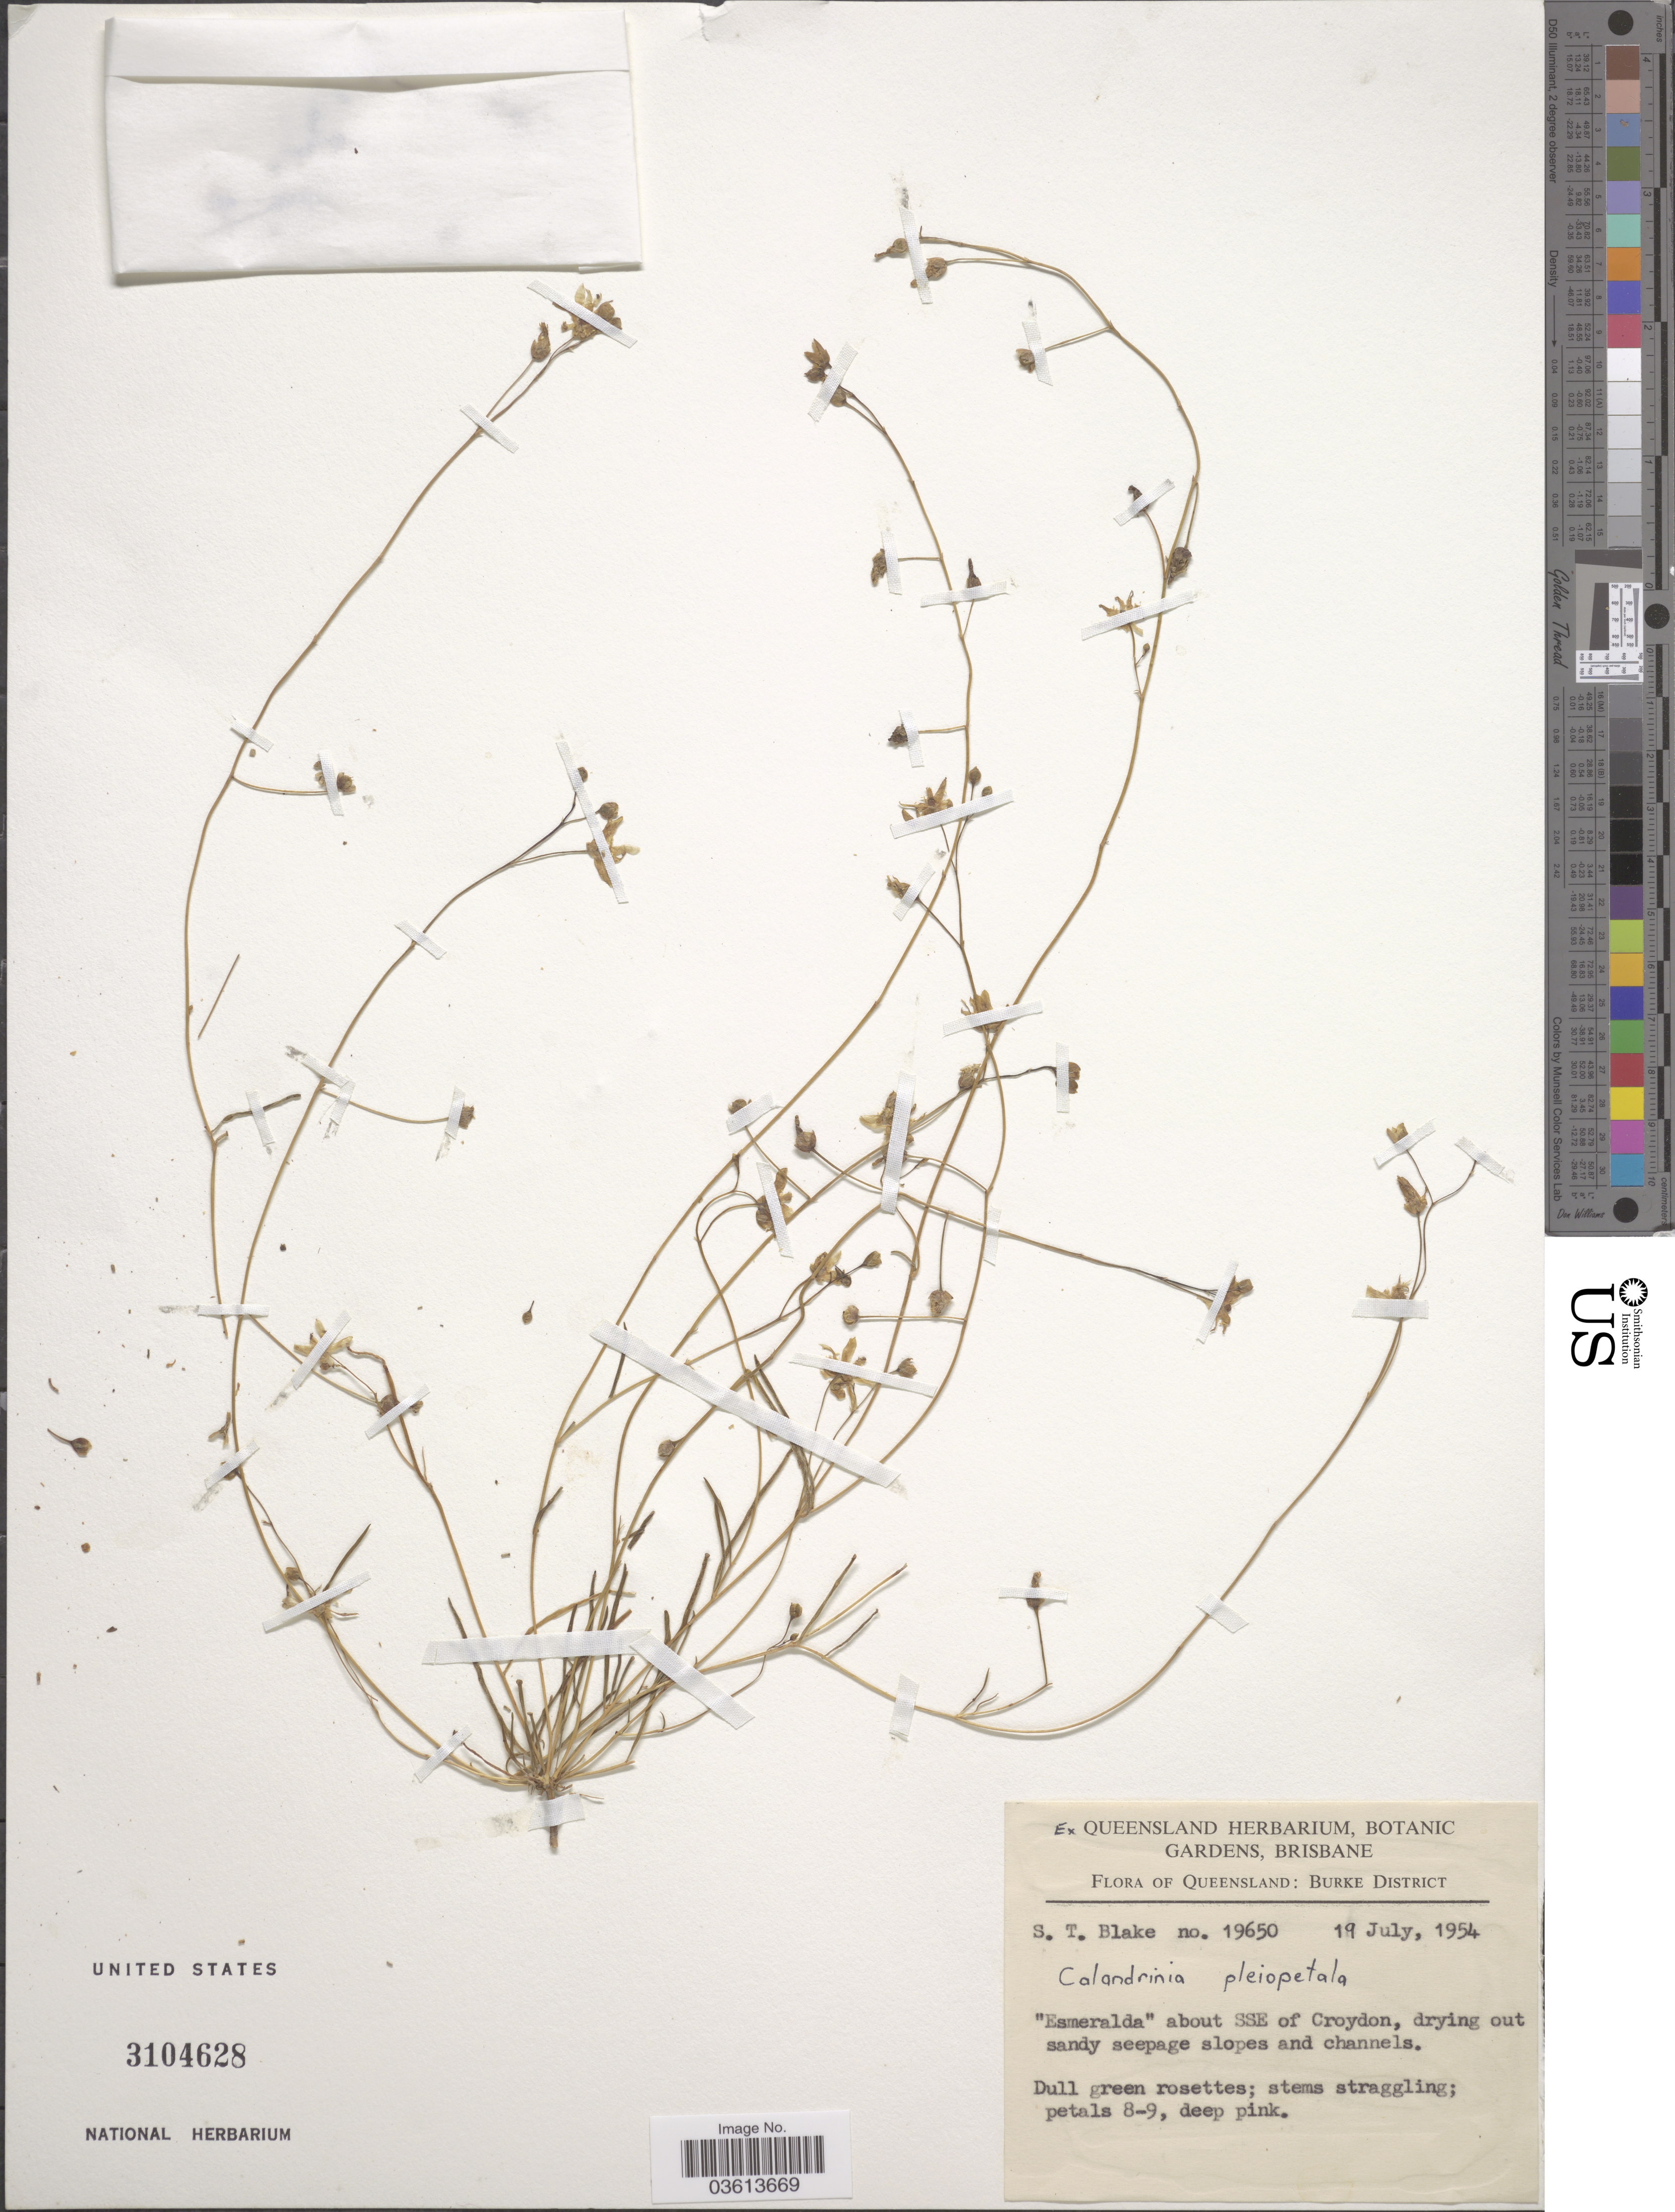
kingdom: Plantae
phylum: Tracheophyta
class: Magnoliopsida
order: Caryophyllales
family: Montiaceae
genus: Parakeelya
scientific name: Parakeelya pleiopetala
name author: (F. Muell.) Hershk.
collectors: S. T. Blake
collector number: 19650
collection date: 1954-07-19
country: Australia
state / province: Queensland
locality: Burke District. "Esmeralda" about SSE of Croydon.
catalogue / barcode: US 3104628